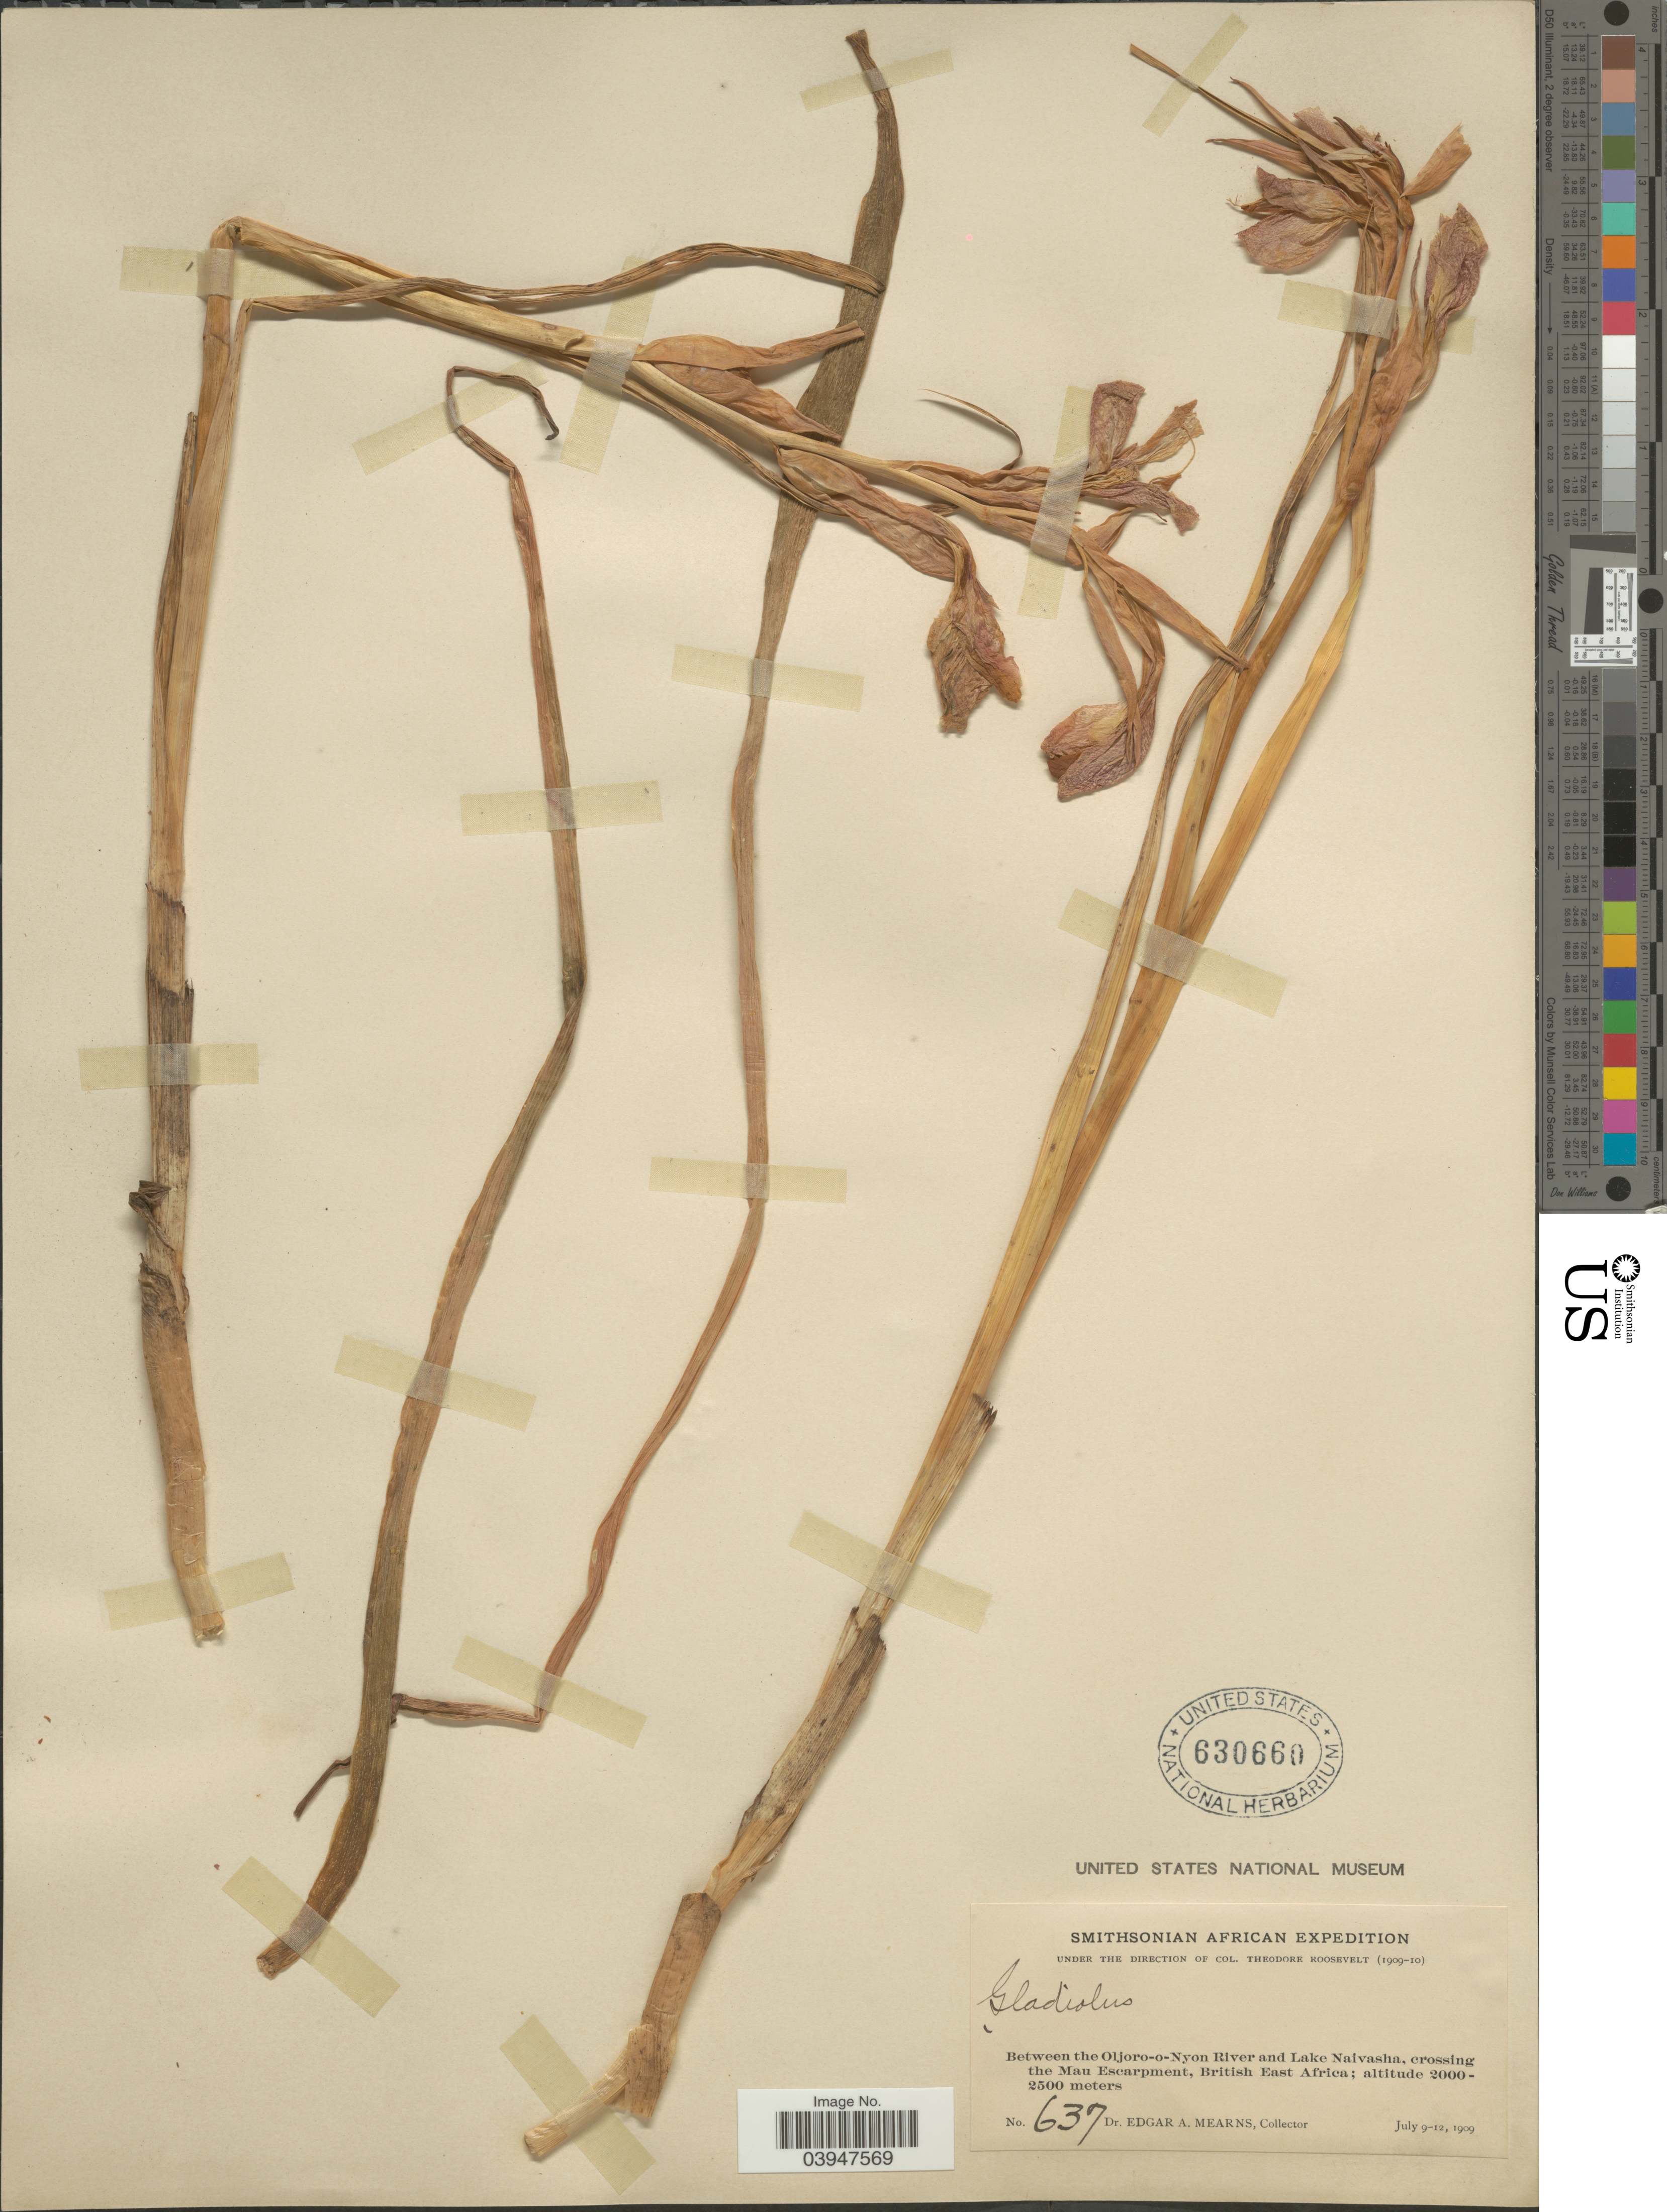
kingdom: Plantae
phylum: Tracheophyta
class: Liliopsida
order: Asparagales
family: Iridaceae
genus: Gladiolus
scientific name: Gladiolus sp.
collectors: E. A. Mearns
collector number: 637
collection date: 1909-07-09/1909-07-12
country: Kenya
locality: Between the Oljoro-o-Nyon River and Lake Naivasha, crossing the Mau Escarpment, British East Africa.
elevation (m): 2000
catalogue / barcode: US 630660